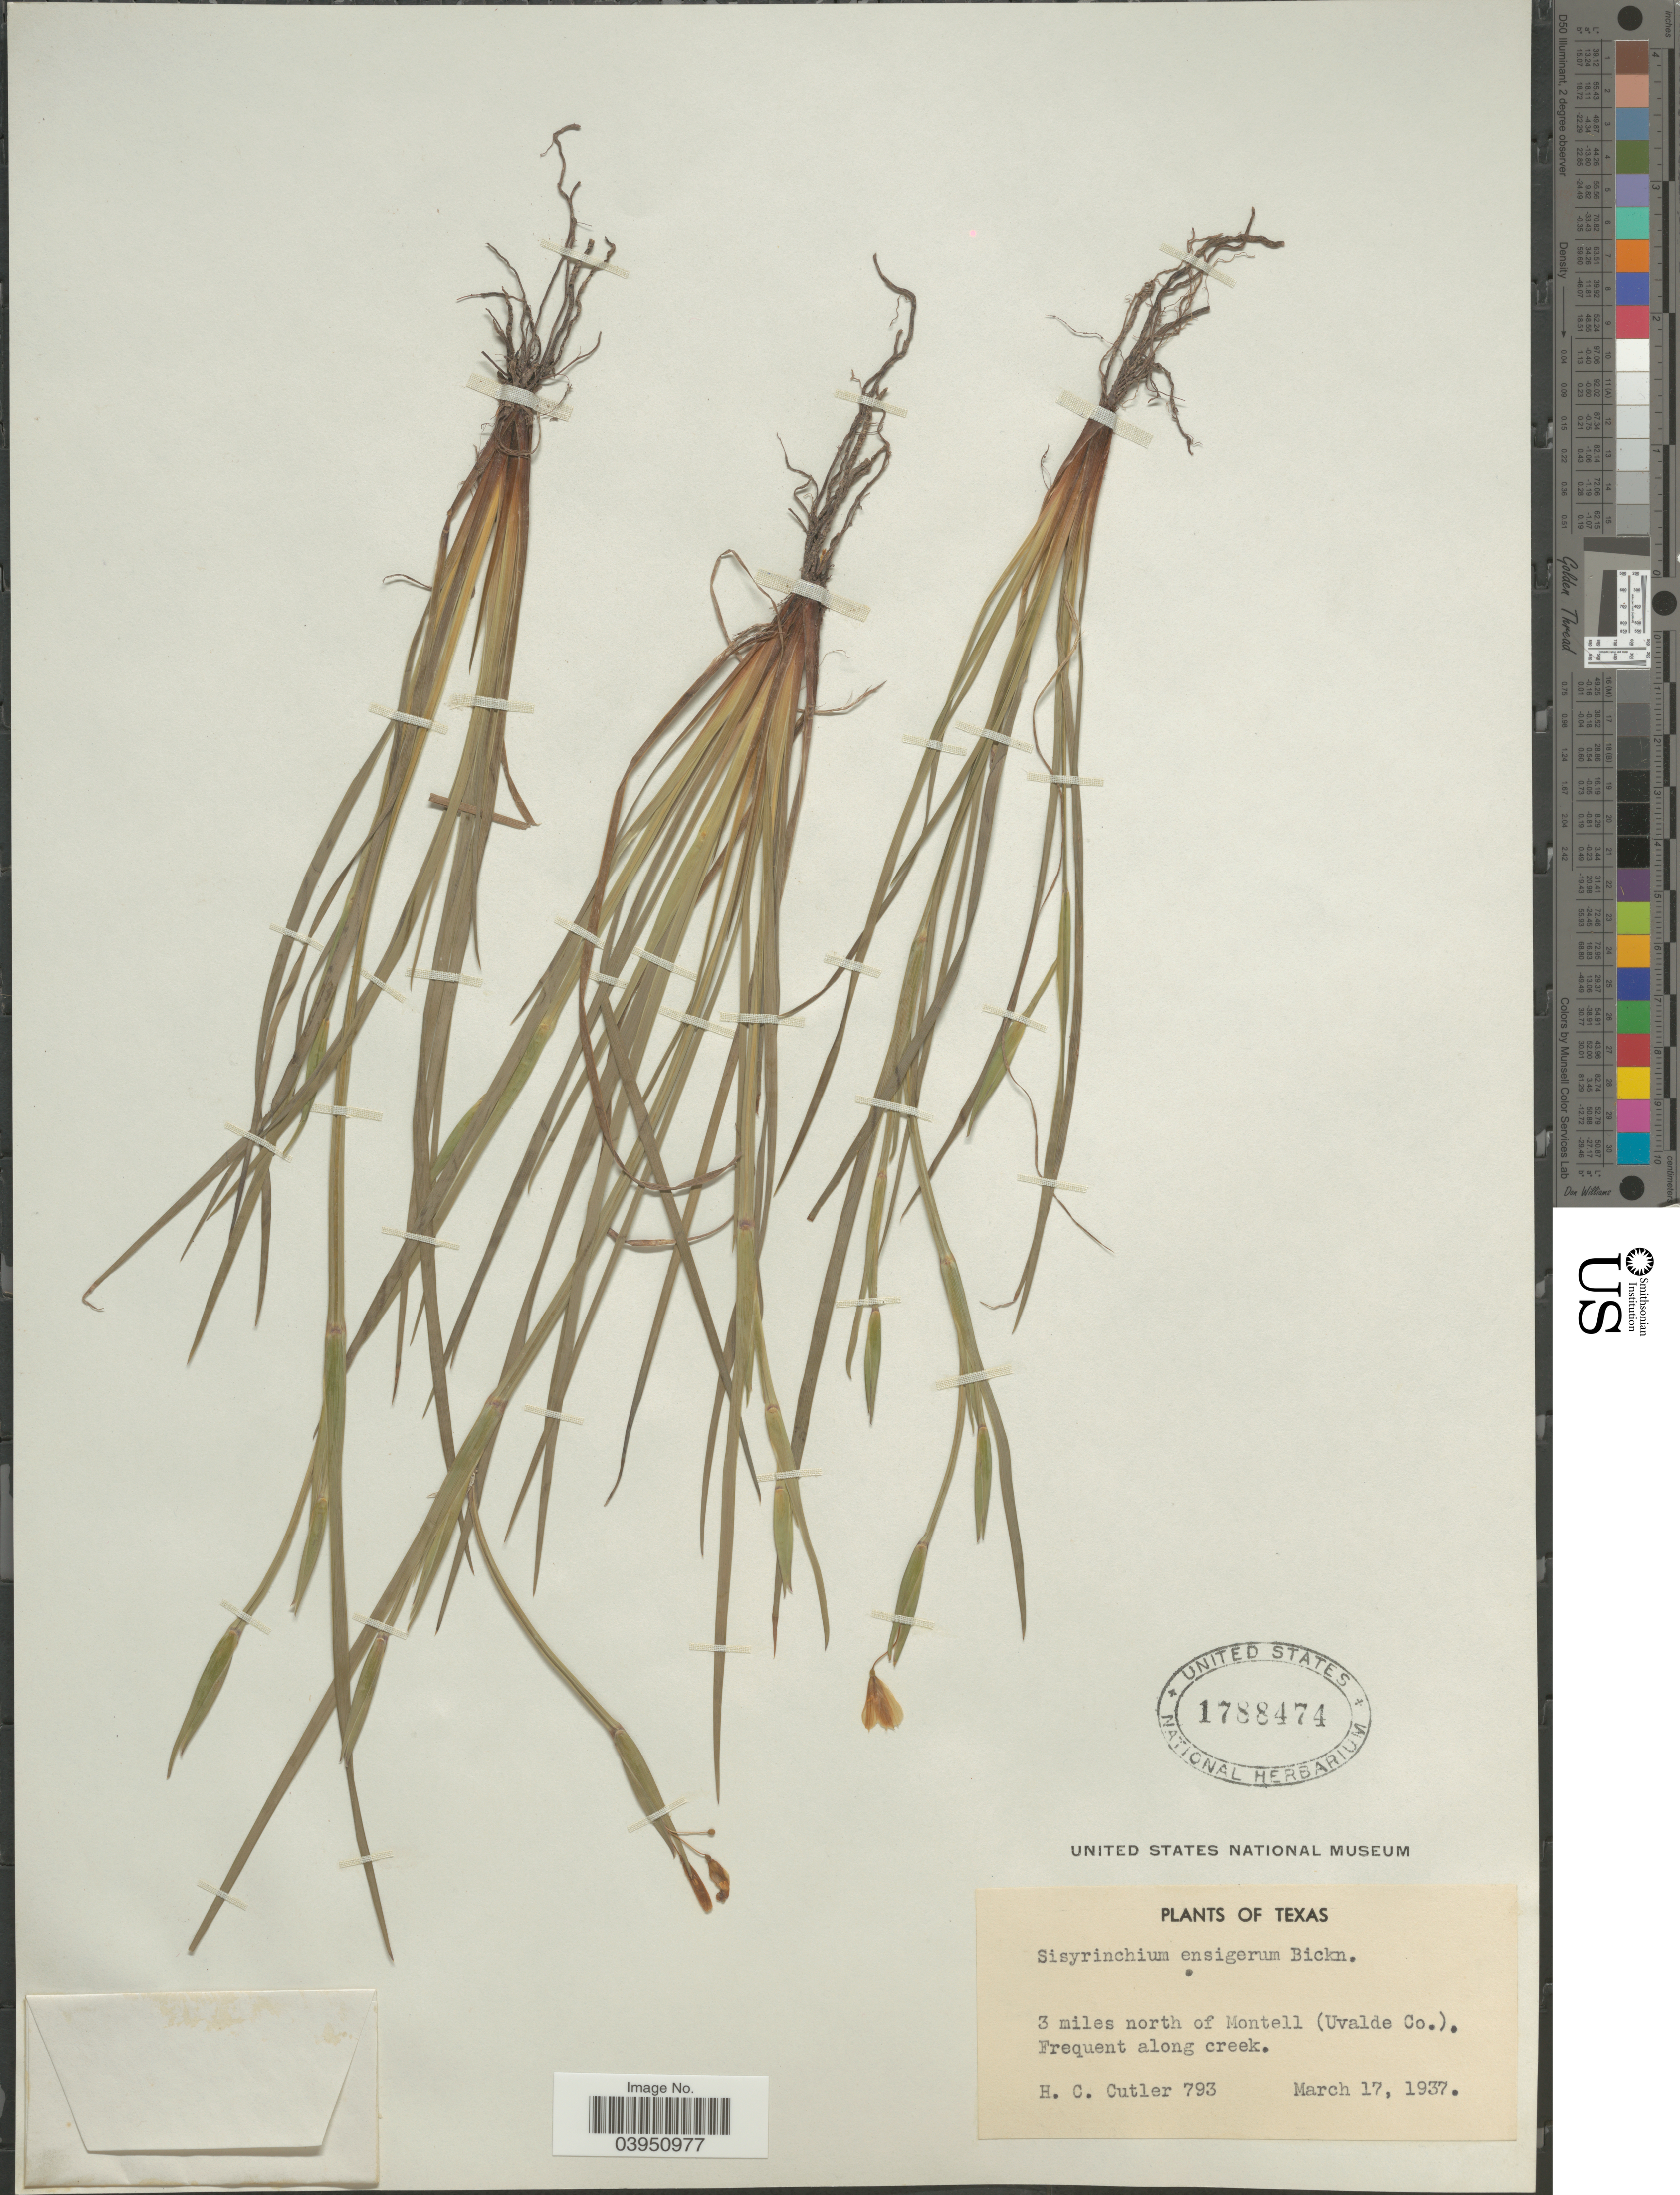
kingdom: Plantae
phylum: Tracheophyta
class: Liliopsida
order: Asparagales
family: Iridaceae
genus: Sisyrinchium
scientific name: Sisyrinchium ensigerum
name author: E.P. Bicknell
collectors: H. C. Cutler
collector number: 793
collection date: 1937-03-17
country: United States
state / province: Texas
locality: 3 miles north of Montell (Uvalde Co.).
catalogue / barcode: US 1788474